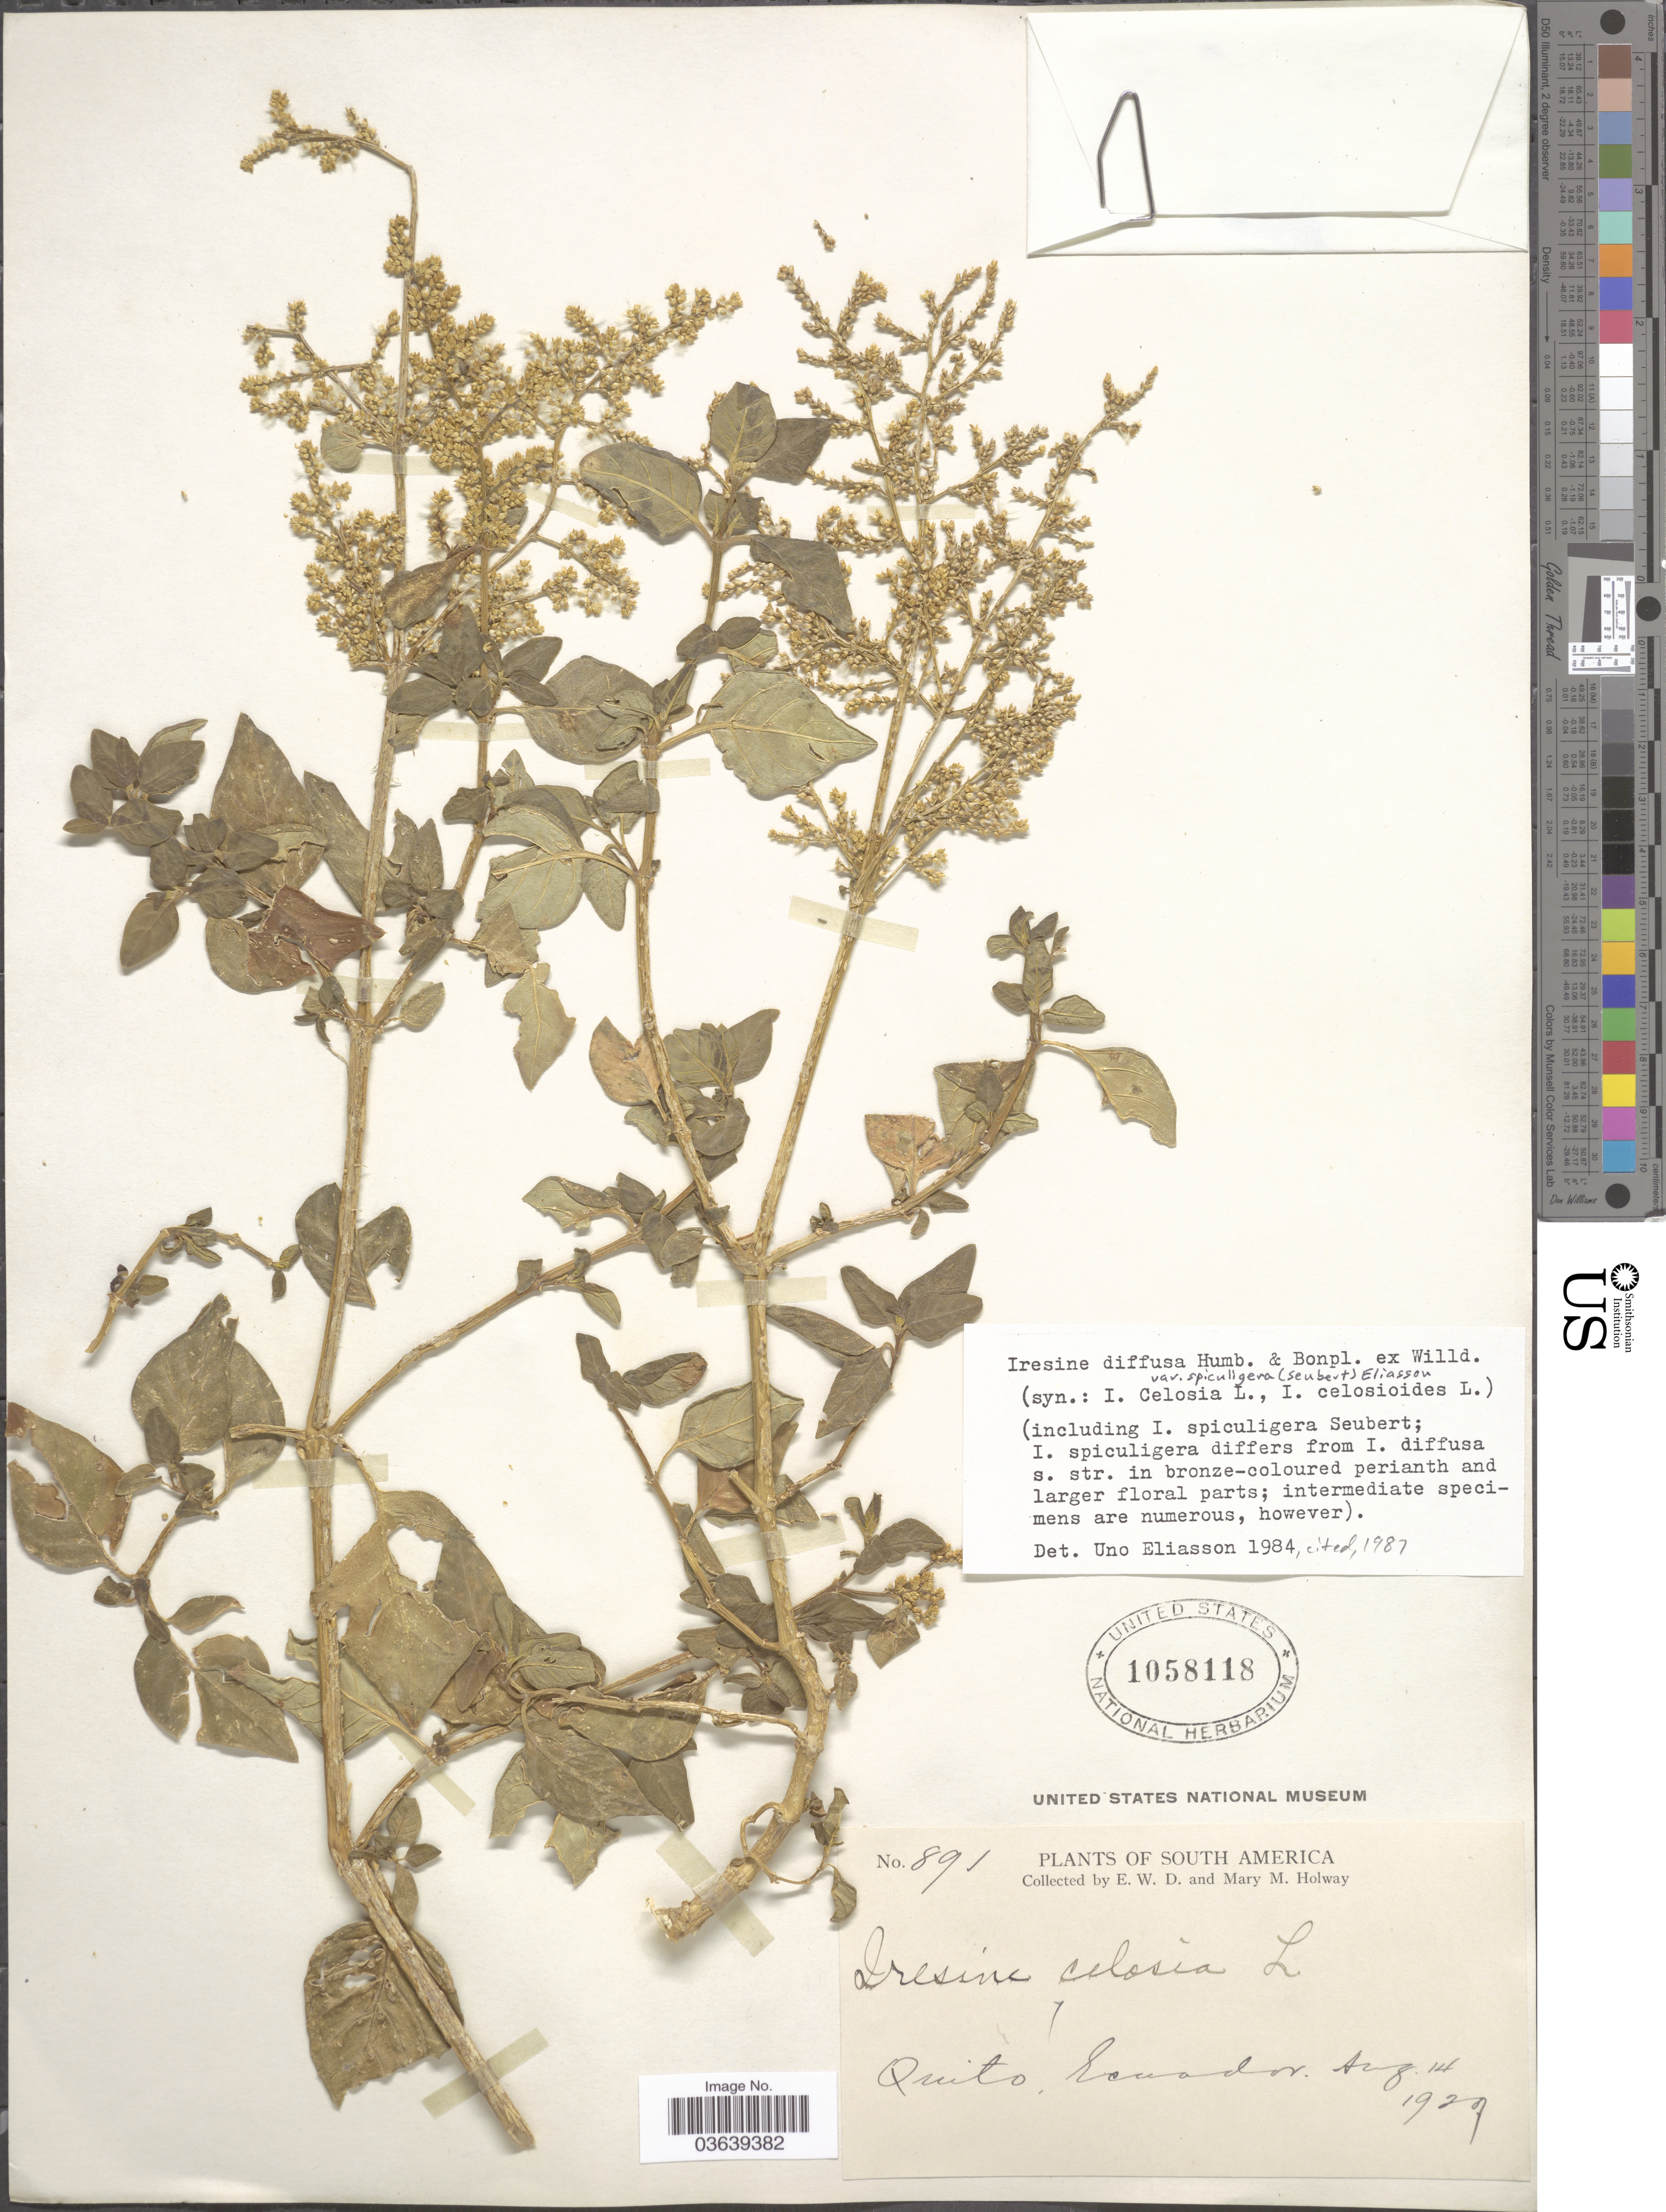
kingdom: Plantae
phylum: Tracheophyta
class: Magnoliopsida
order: Caryophyllales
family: Amaranthaceae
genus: Iresine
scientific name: Iresine diffusa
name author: Humb. & Bonpl. ex Willd.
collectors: E. W. D. Holway & M. M. Holway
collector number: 891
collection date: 1929-08-14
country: Ecuador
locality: Quito.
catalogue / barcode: US 1058118